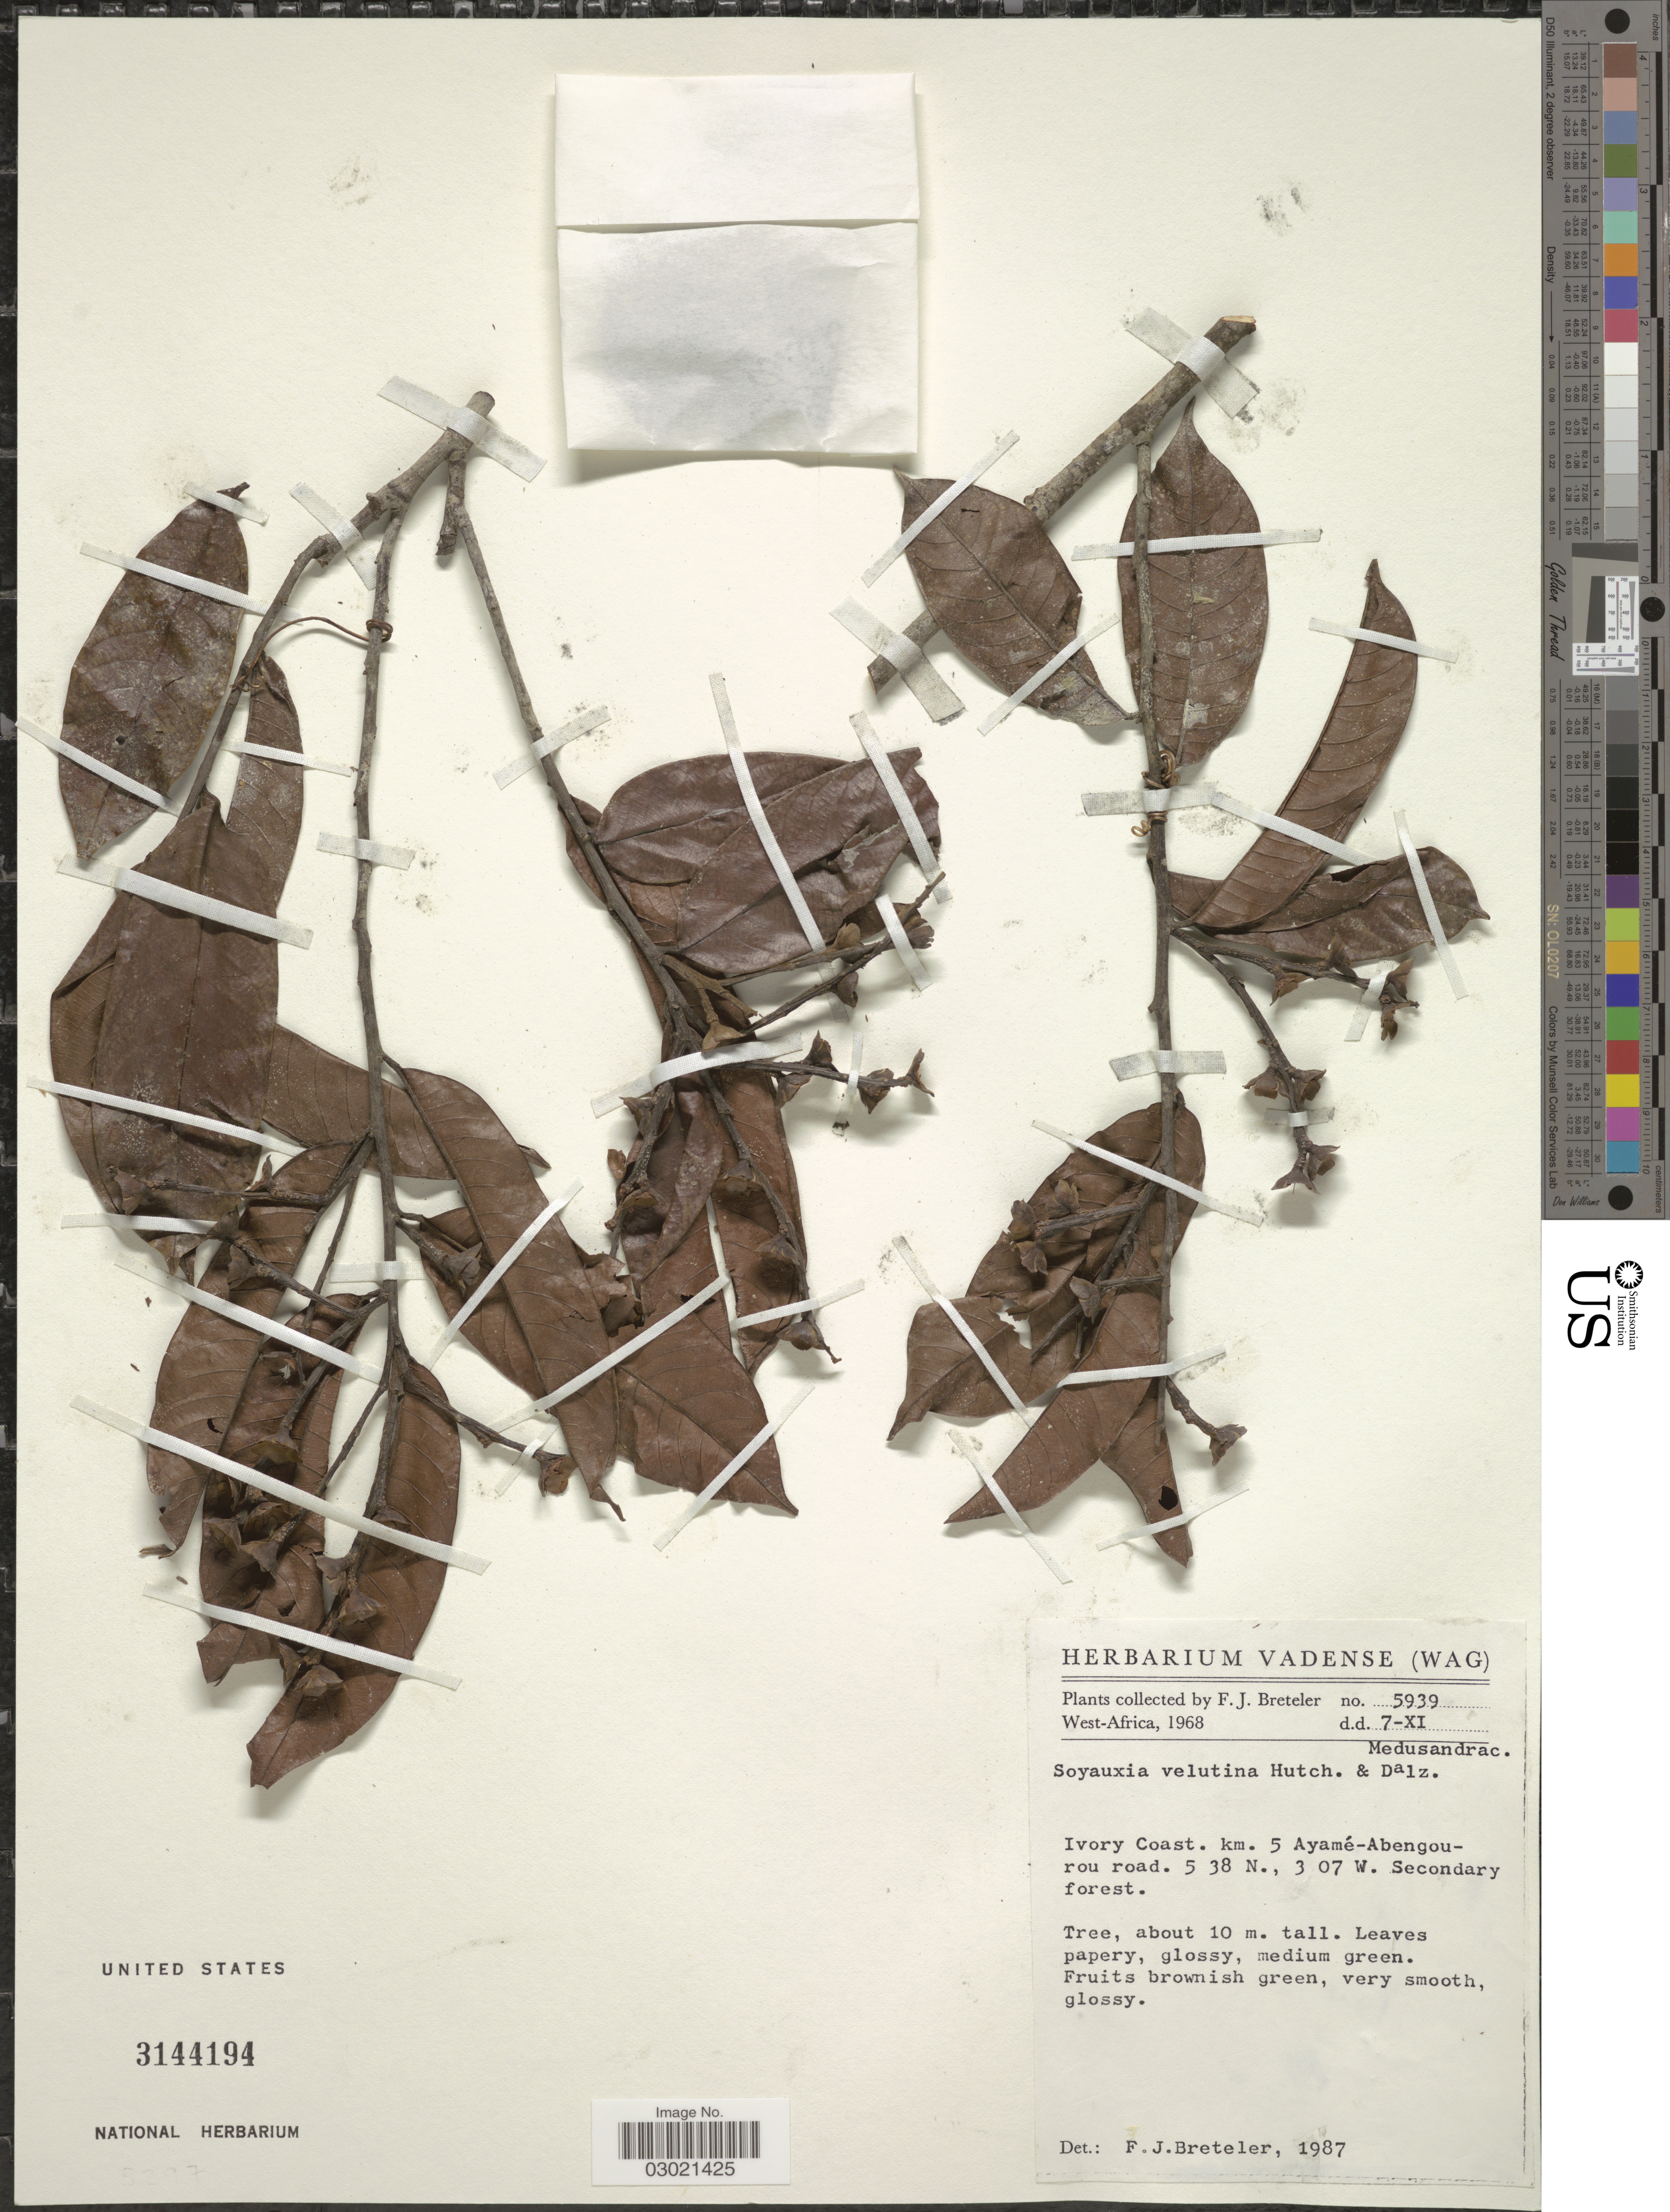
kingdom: Plantae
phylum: Tracheophyta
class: Magnoliopsida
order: Saxifragales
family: Peridiscaceae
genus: Soyauxia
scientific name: Soyauxia velutina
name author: Hutch. & Dalziel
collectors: F. J. Breteler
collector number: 5939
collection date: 1968-11-07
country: Ivory Coast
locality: Km. 5 Ayamé-Abengourou road.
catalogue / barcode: US 3144194